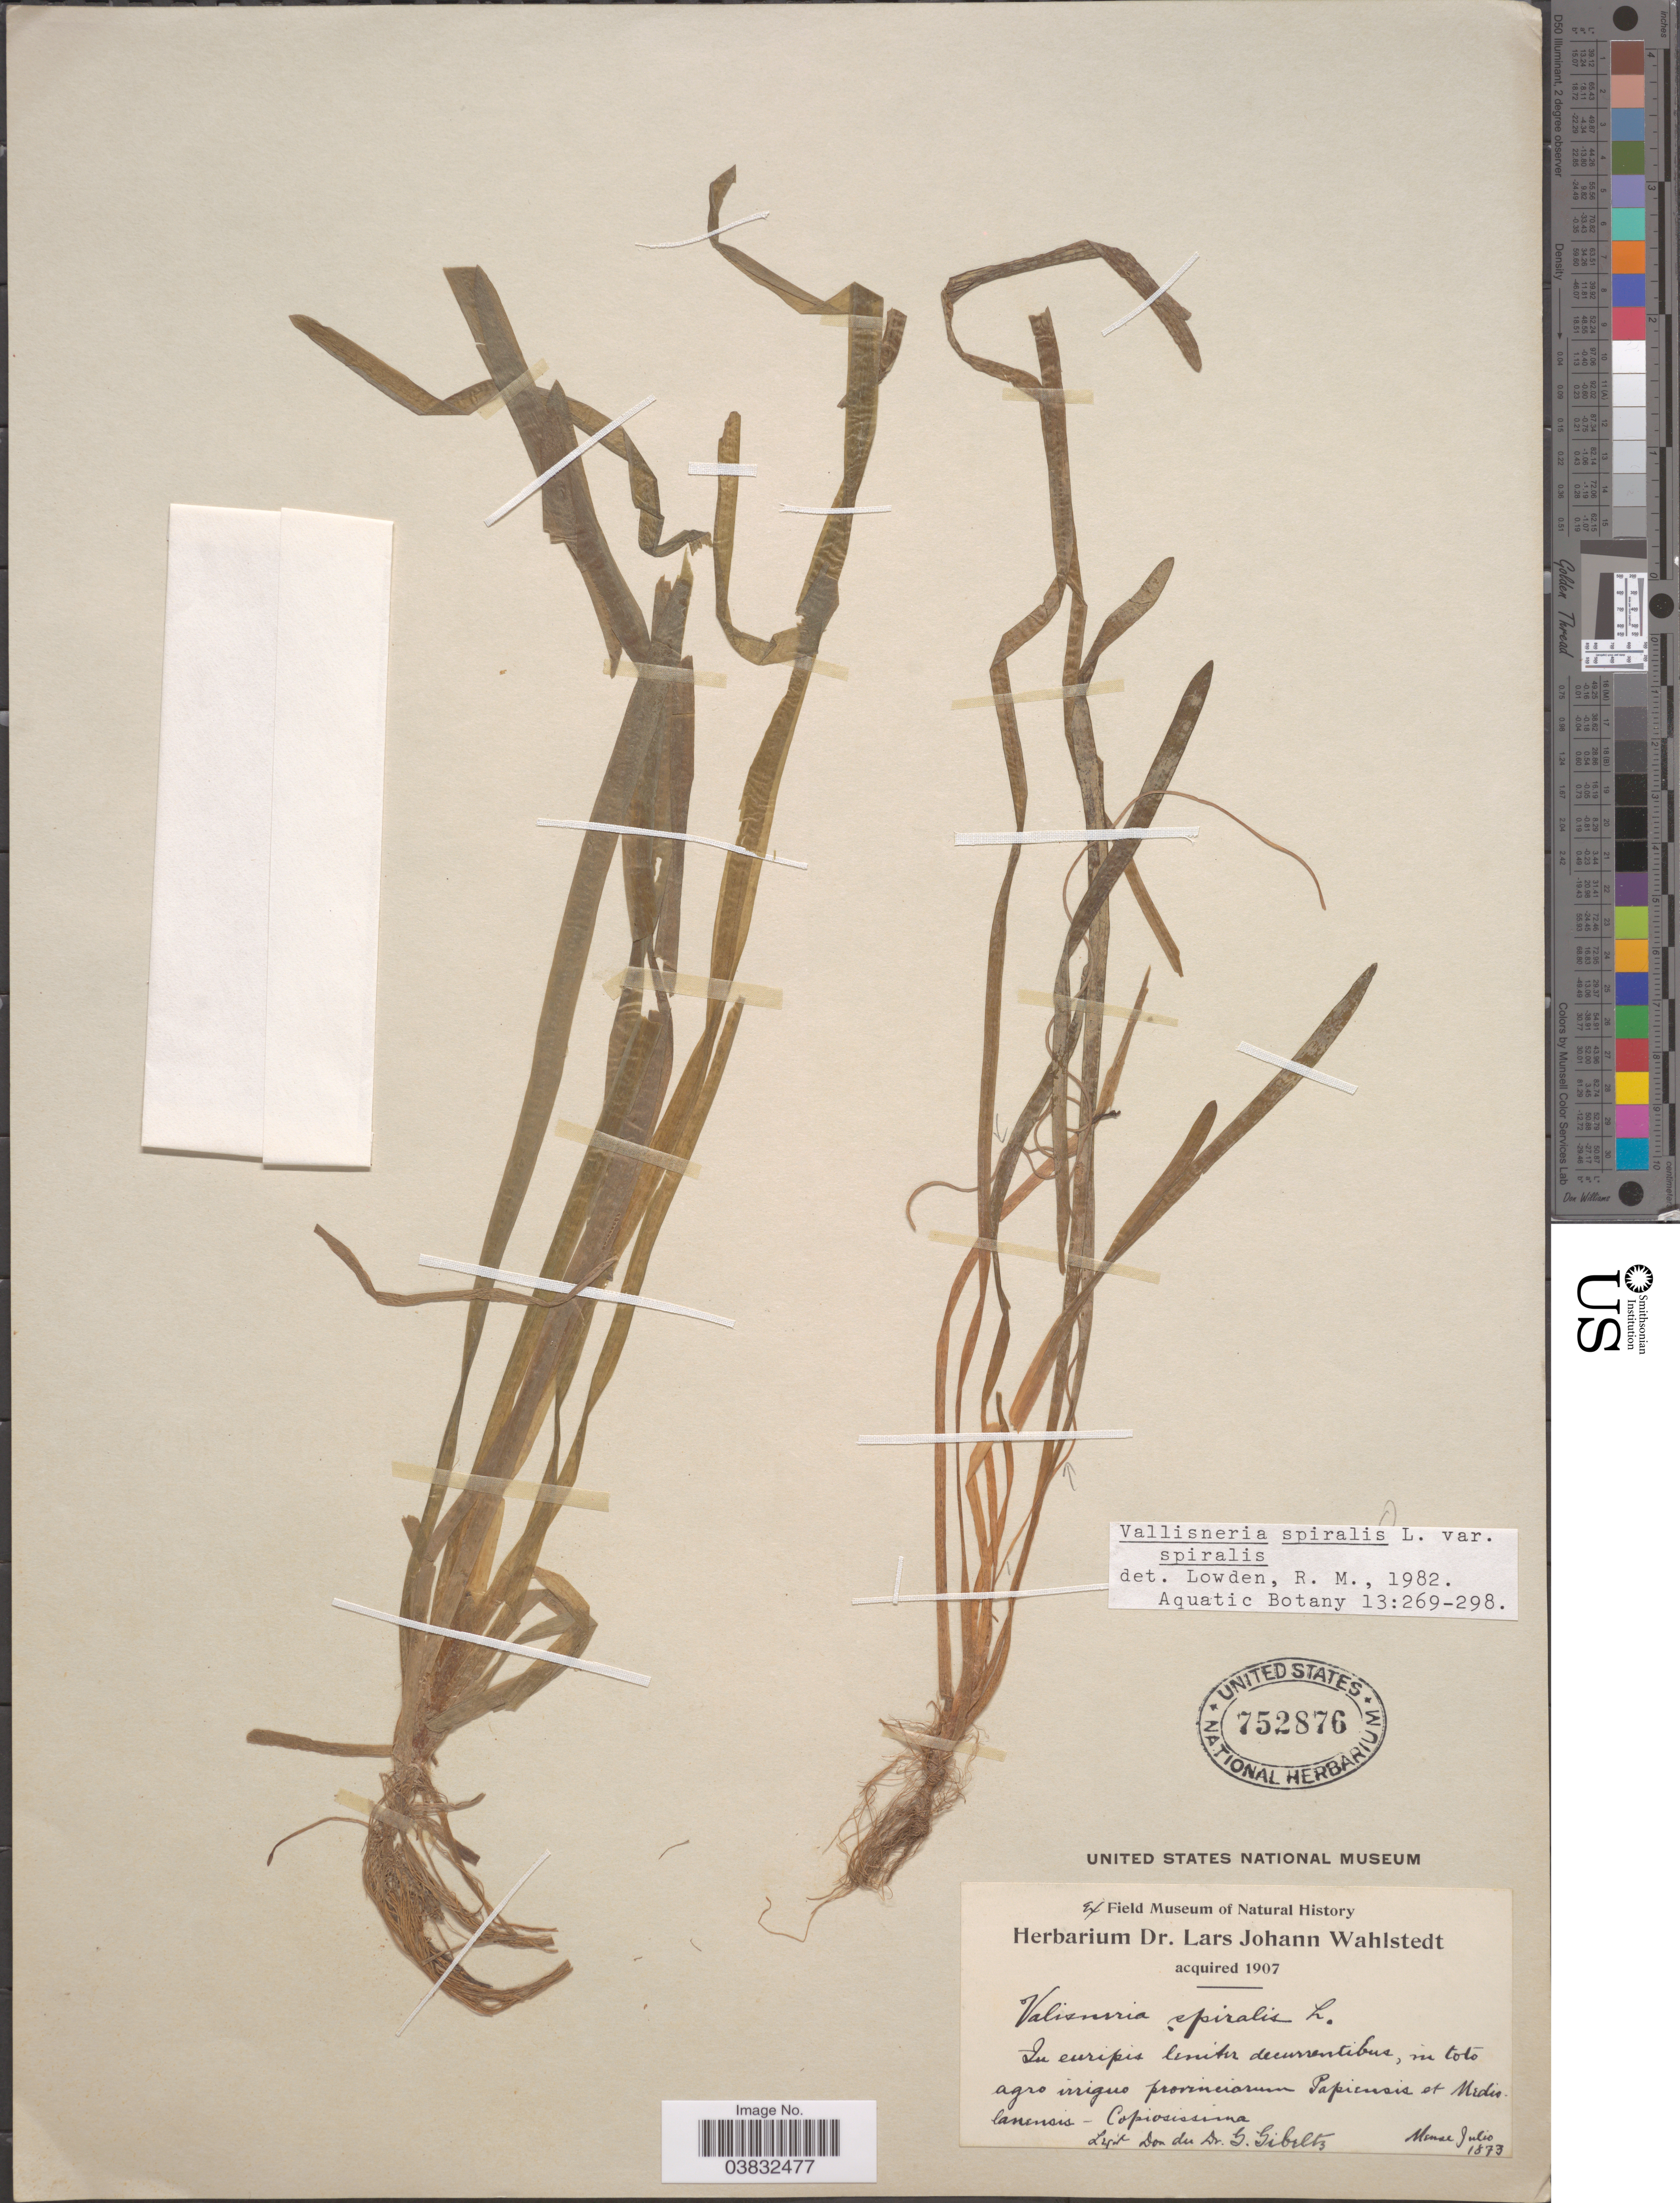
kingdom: Plantae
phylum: Tracheophyta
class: Liliopsida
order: Alismatales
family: Hydrocharitaceae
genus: Vallisneria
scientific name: Vallisneria spiralis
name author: L.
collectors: G. Gibeltz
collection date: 1873-07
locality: In toto agro irriguo provineiarum Papicusis et Medio. Lanensis - Copiosissirna. [interpreted]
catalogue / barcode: US 752876